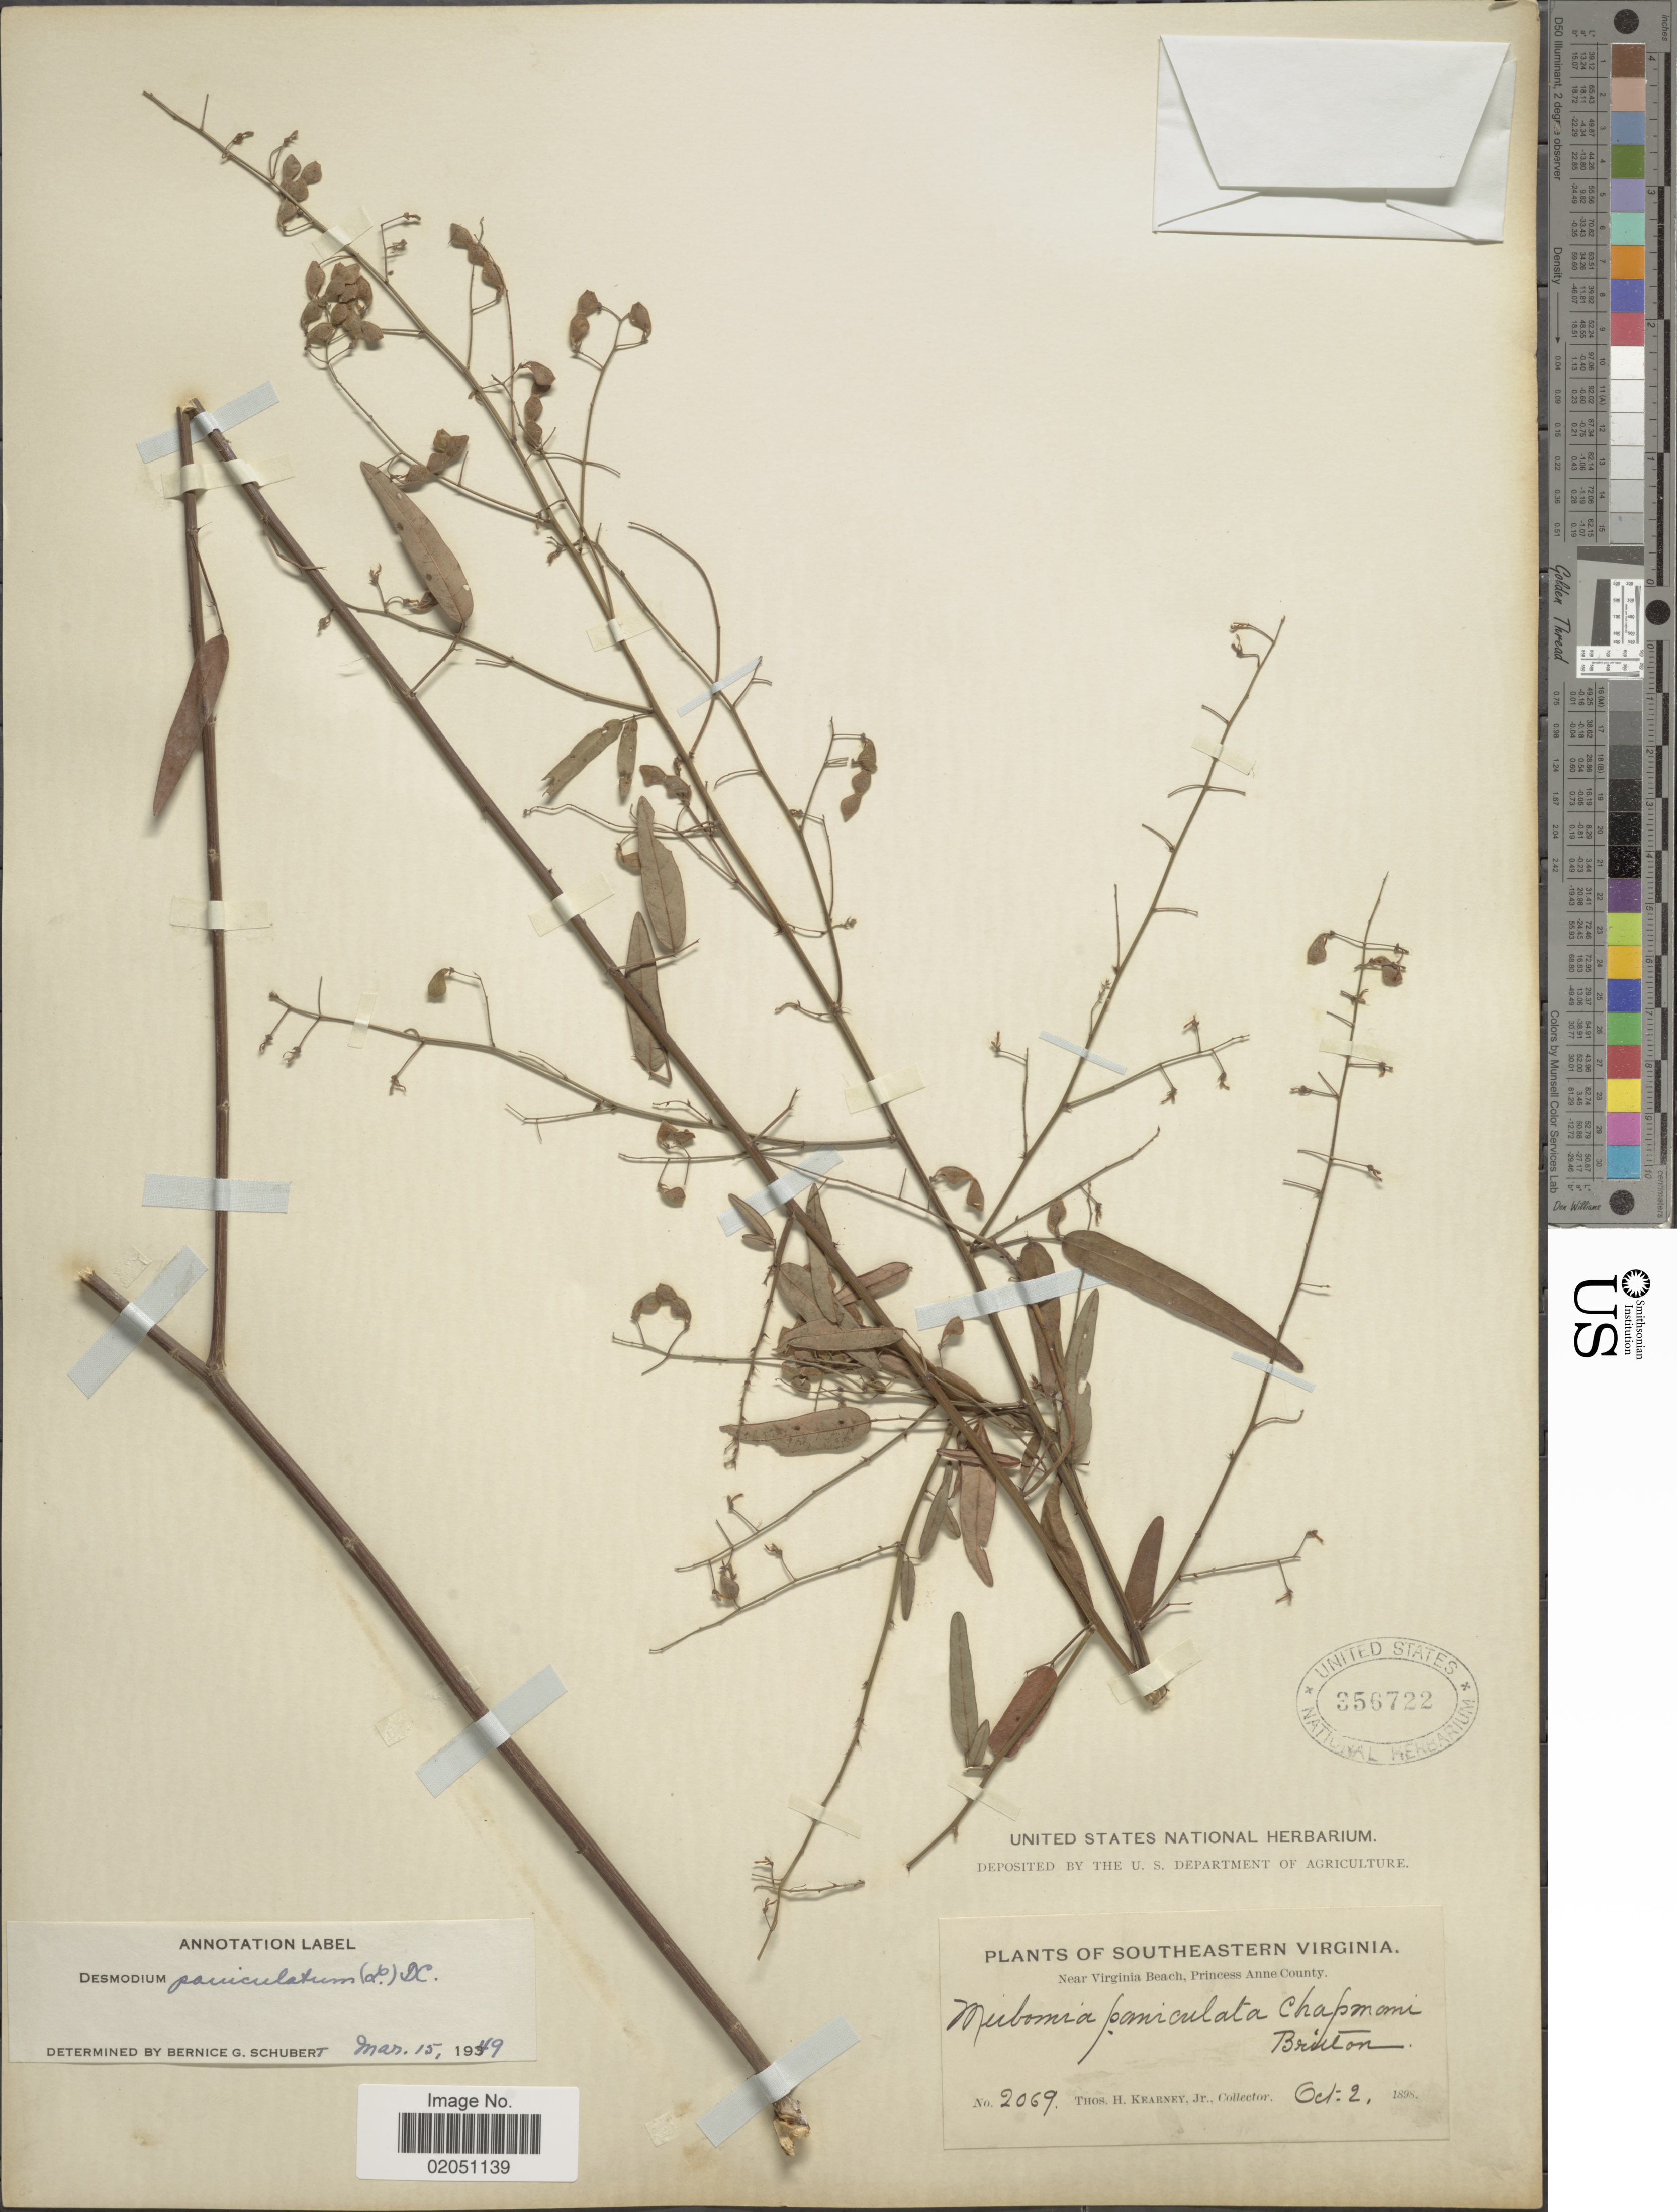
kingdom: Plantae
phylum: Tracheophyta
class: Magnoliopsida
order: Fabales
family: Fabaceae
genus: Desmodium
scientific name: Desmodium paniculatum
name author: (L.) DC.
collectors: T. H. Kearney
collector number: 2069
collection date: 1898-10-02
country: United States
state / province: Virginia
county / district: City of Virginia Beach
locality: Southeastern Virginia, Near Virginia Beach, Princess Anne (=historic county name) County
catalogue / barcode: US 356722